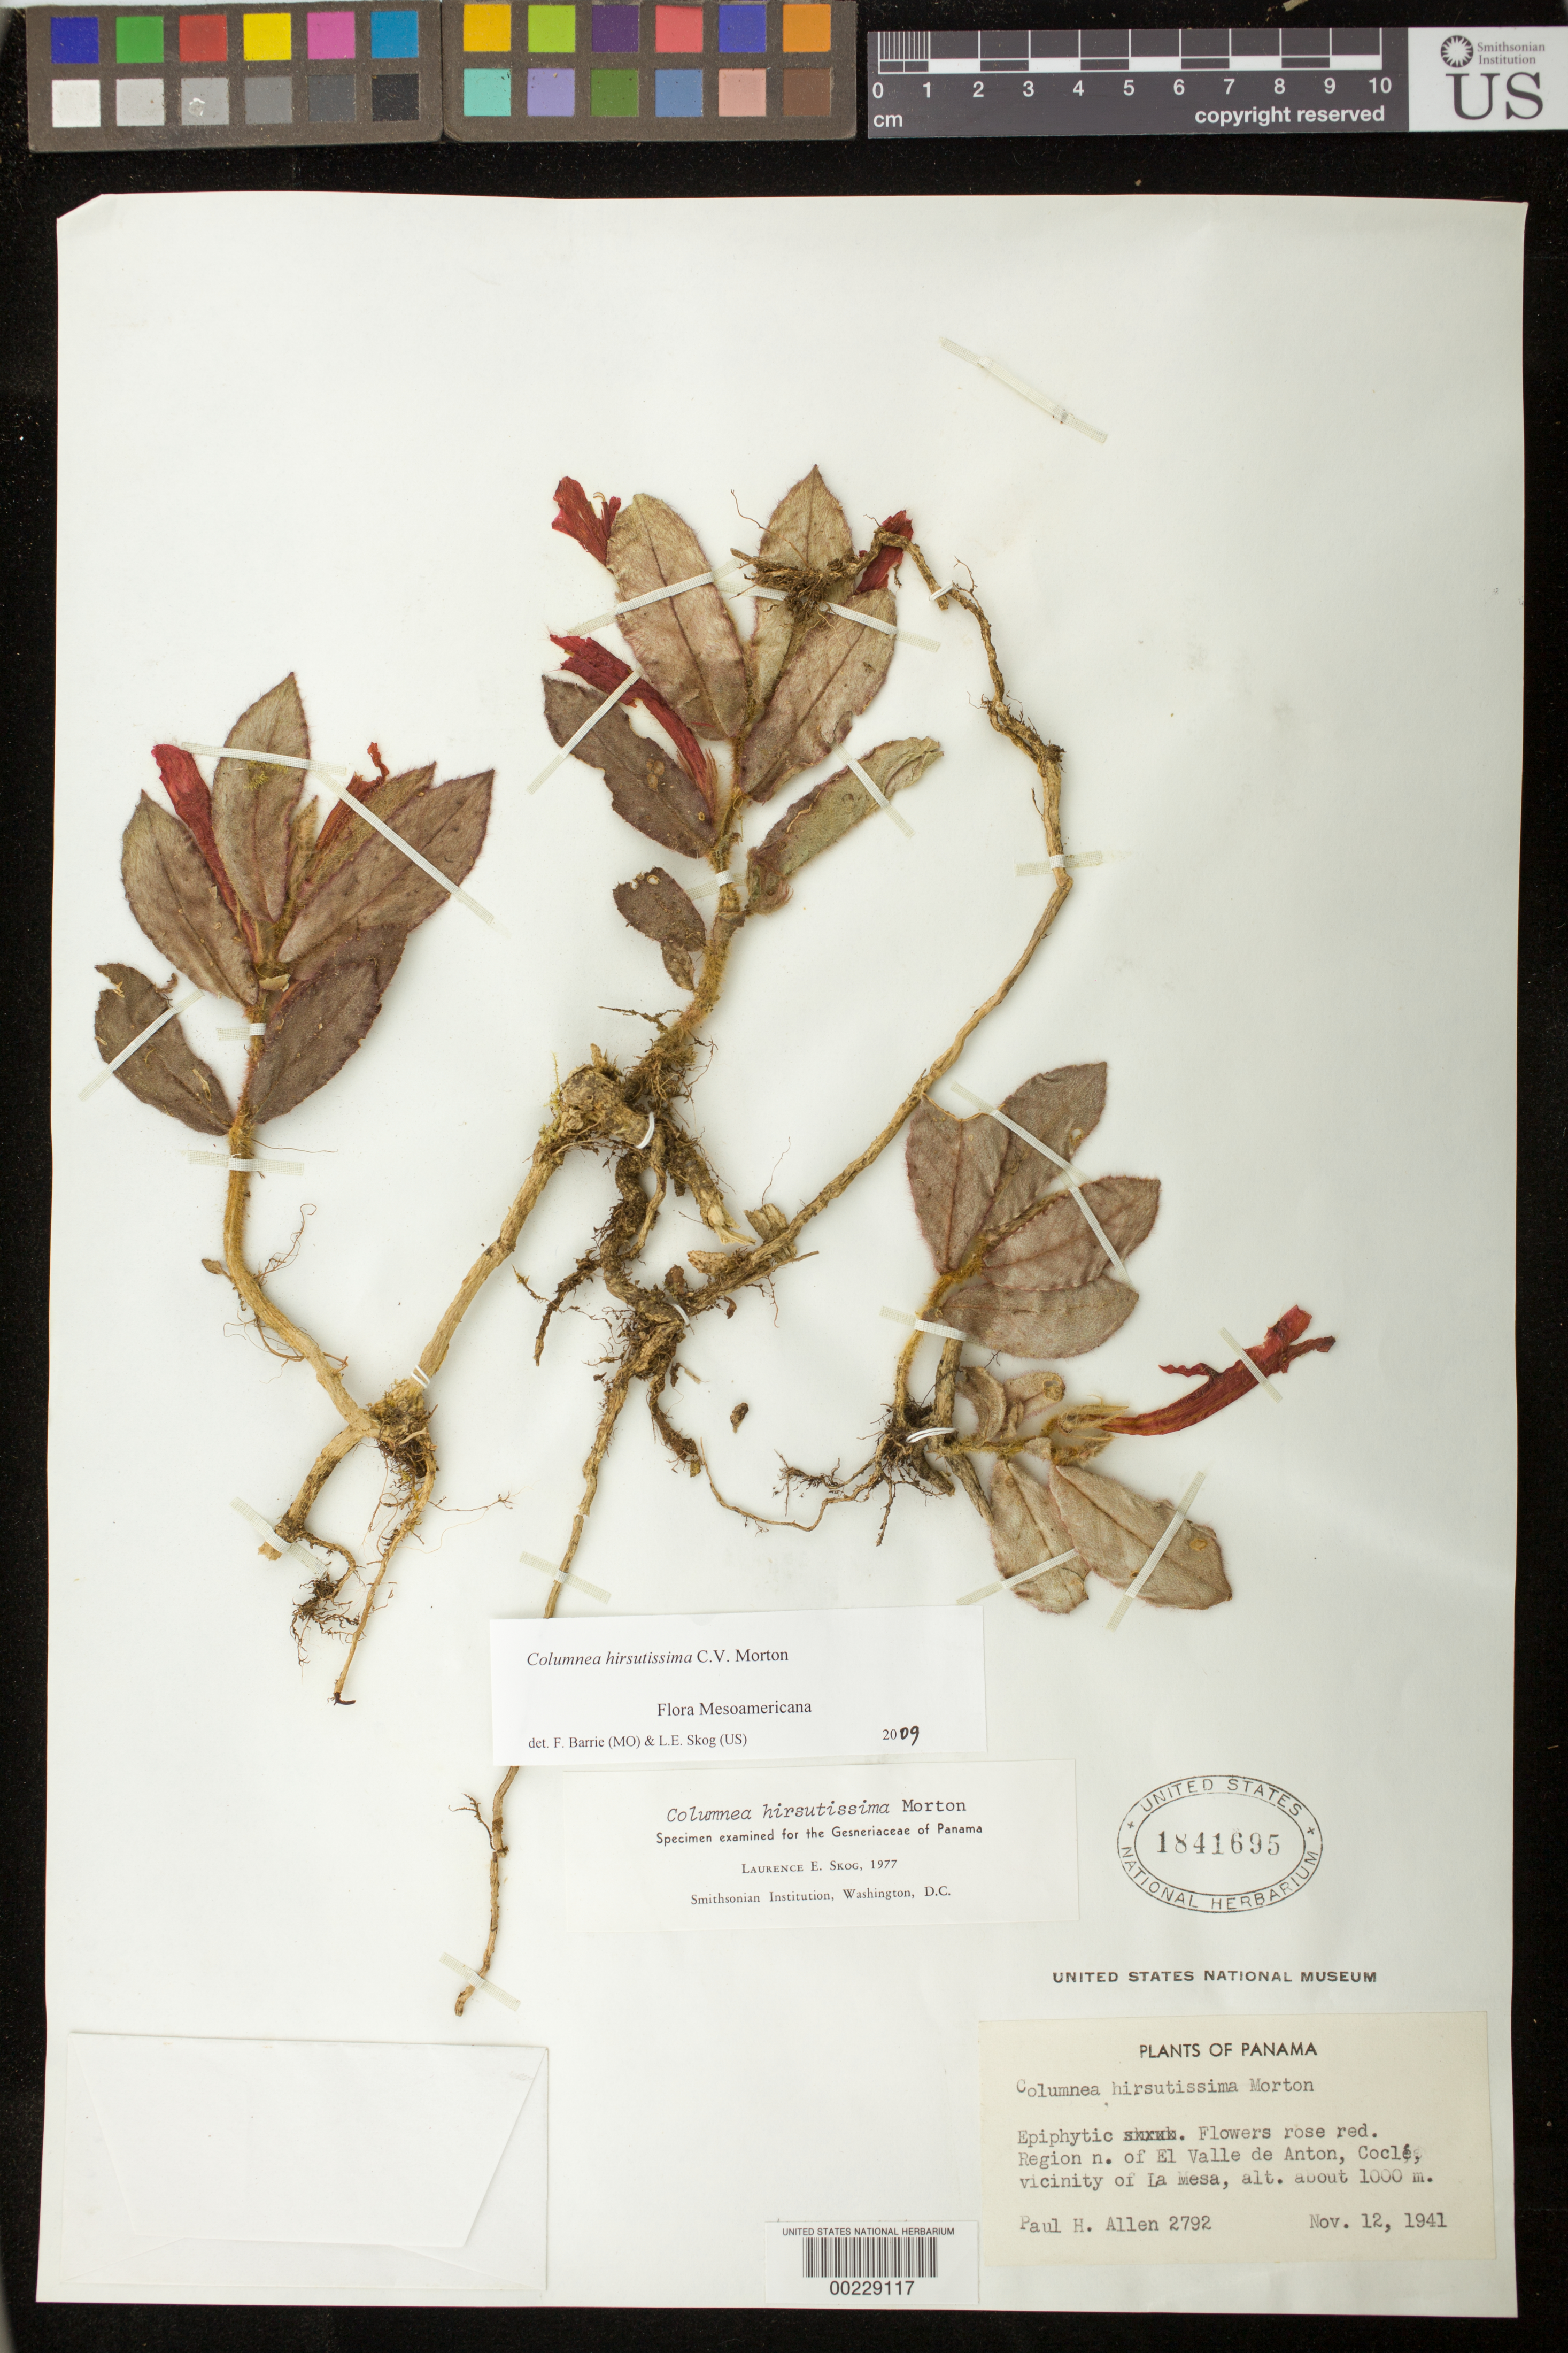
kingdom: Plantae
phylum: Tracheophyta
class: Magnoliopsida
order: Lamiales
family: Gesneriaceae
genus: Columnea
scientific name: Columnea hirsutissima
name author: C.V. Morton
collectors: P. H. Allen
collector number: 2792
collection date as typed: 12 Nov 1941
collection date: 1941-11-12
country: Panama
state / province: Coclé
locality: Region N of El Valle de Anton, vicinity of La Mesa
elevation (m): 1000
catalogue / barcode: US 1841695